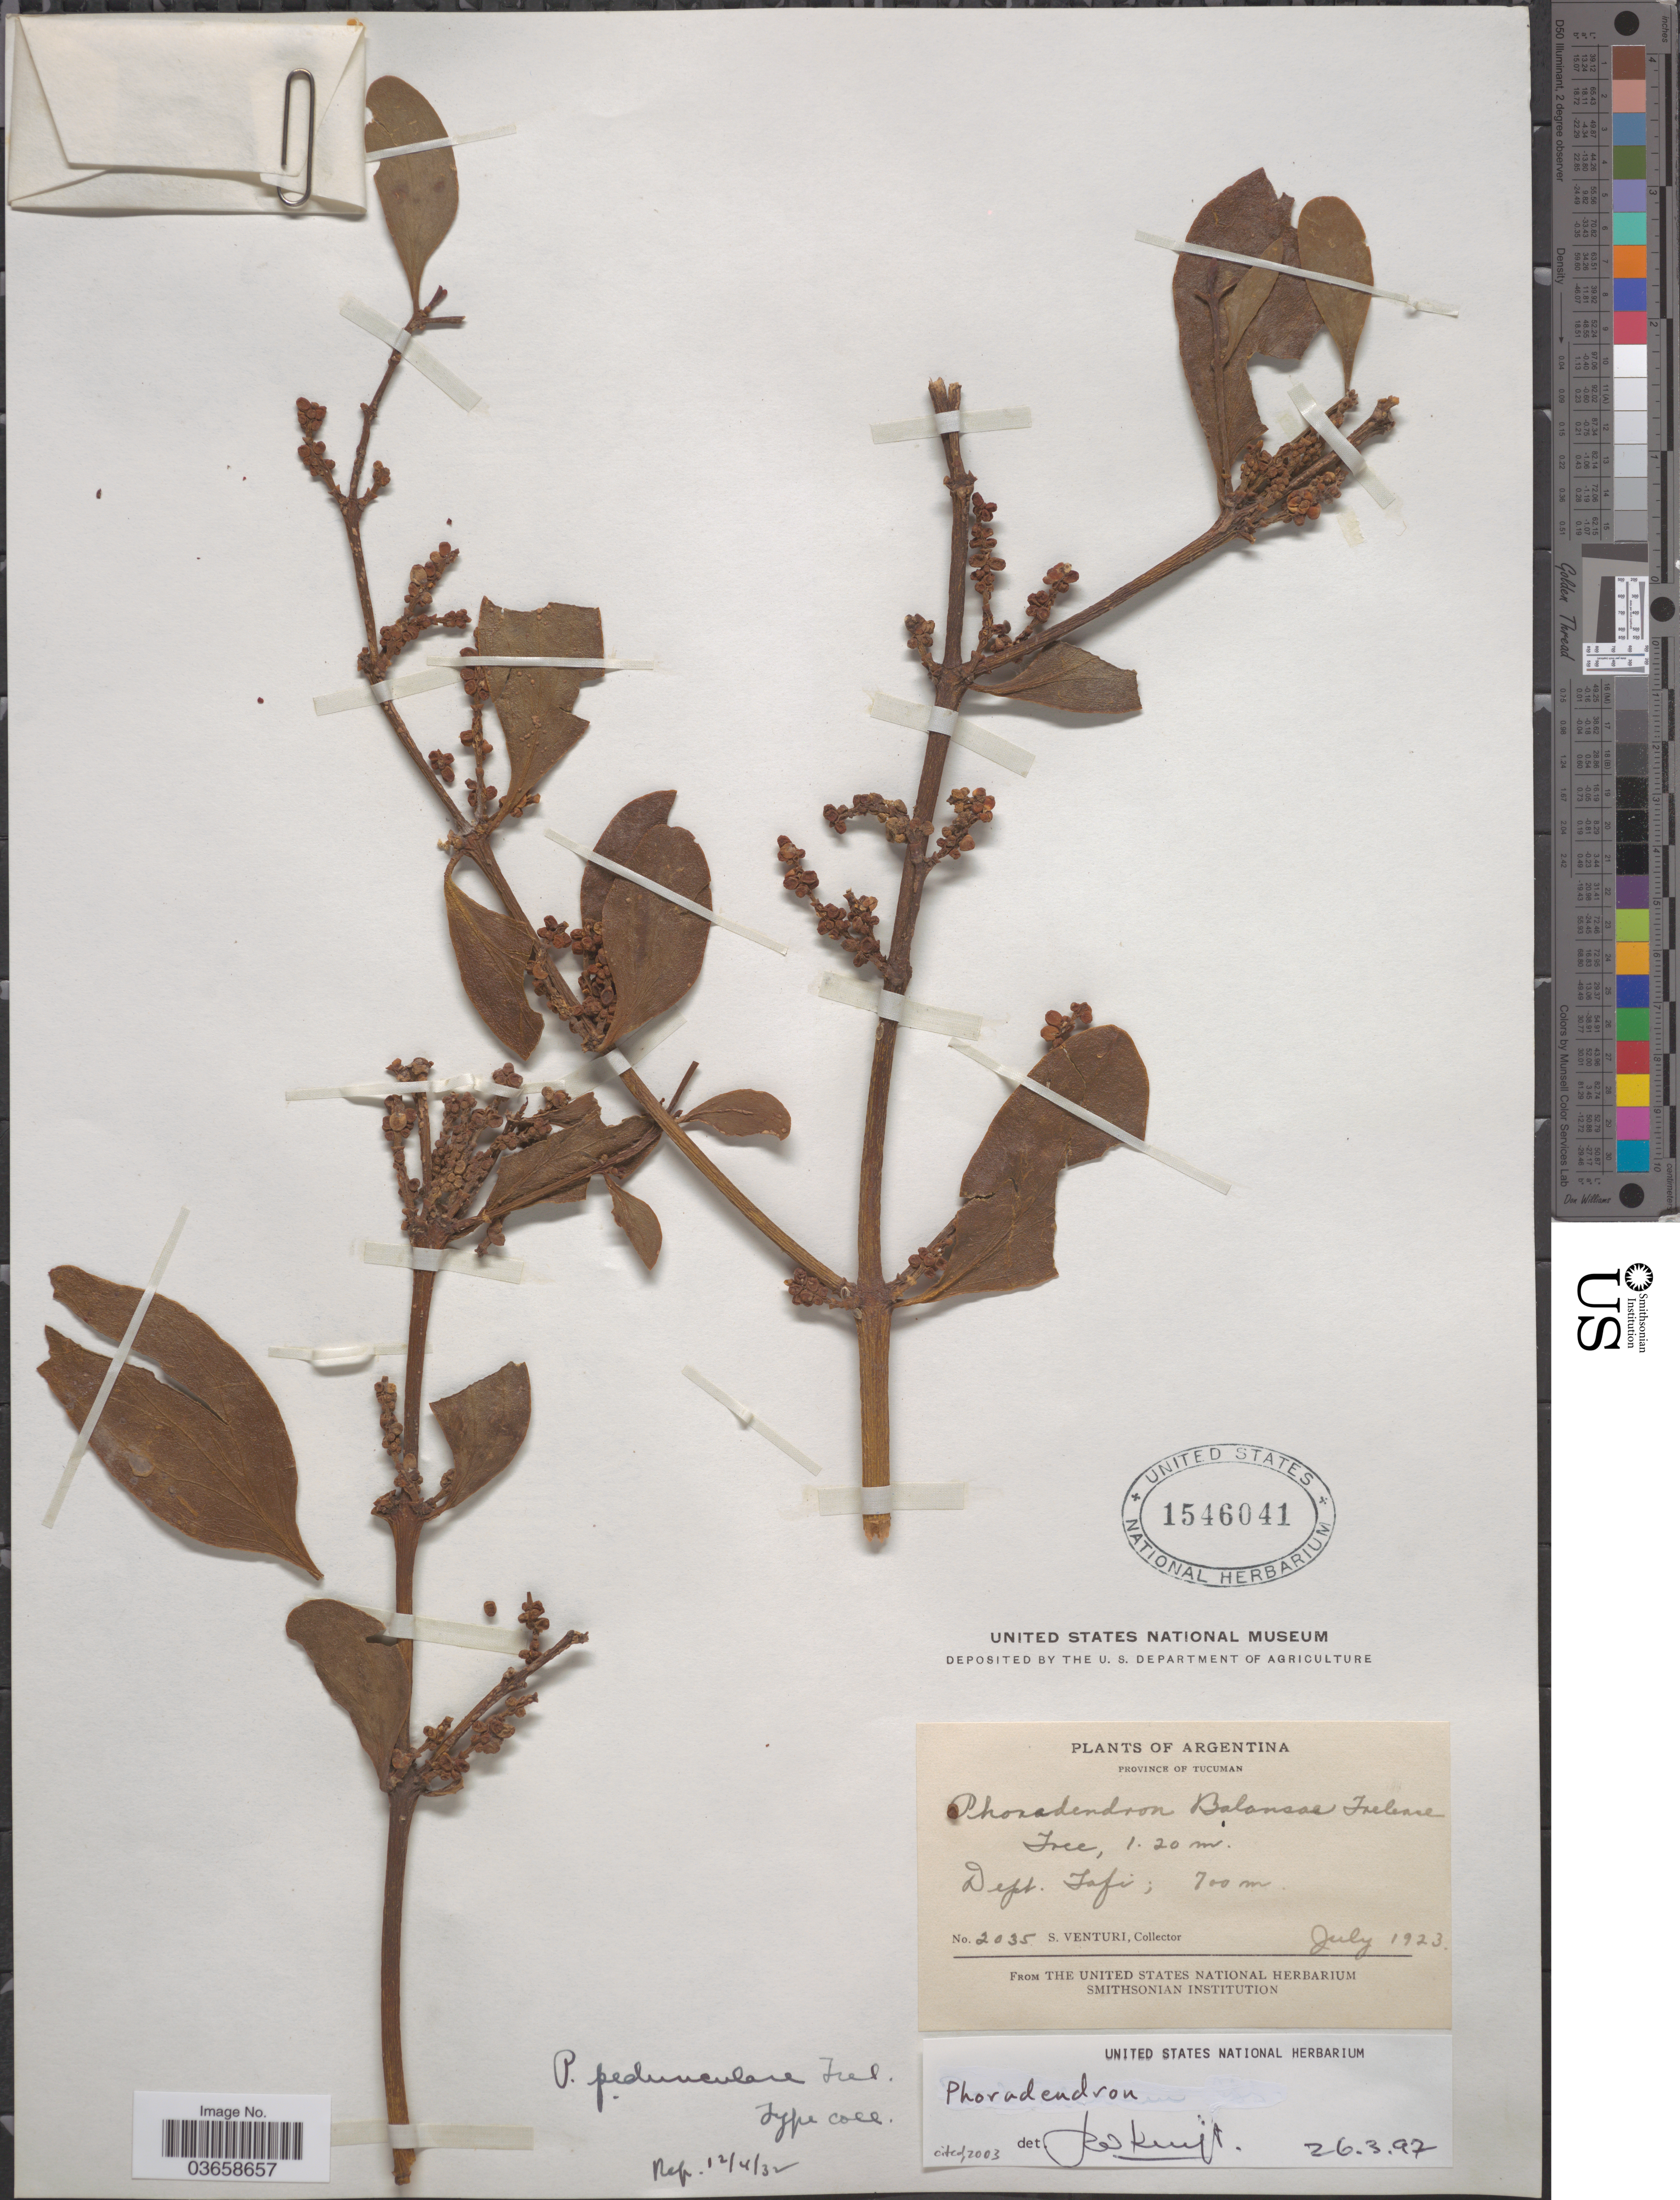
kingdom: Plantae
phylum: Tracheophyta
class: Magnoliopsida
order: Santalales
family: Viscaceae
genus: Phoradendron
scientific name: Phoradendron sp.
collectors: S. Venturi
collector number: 2035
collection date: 1923-07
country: Argentina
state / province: Tucuman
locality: Dept. Tafi.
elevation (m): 700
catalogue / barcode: US 1546041